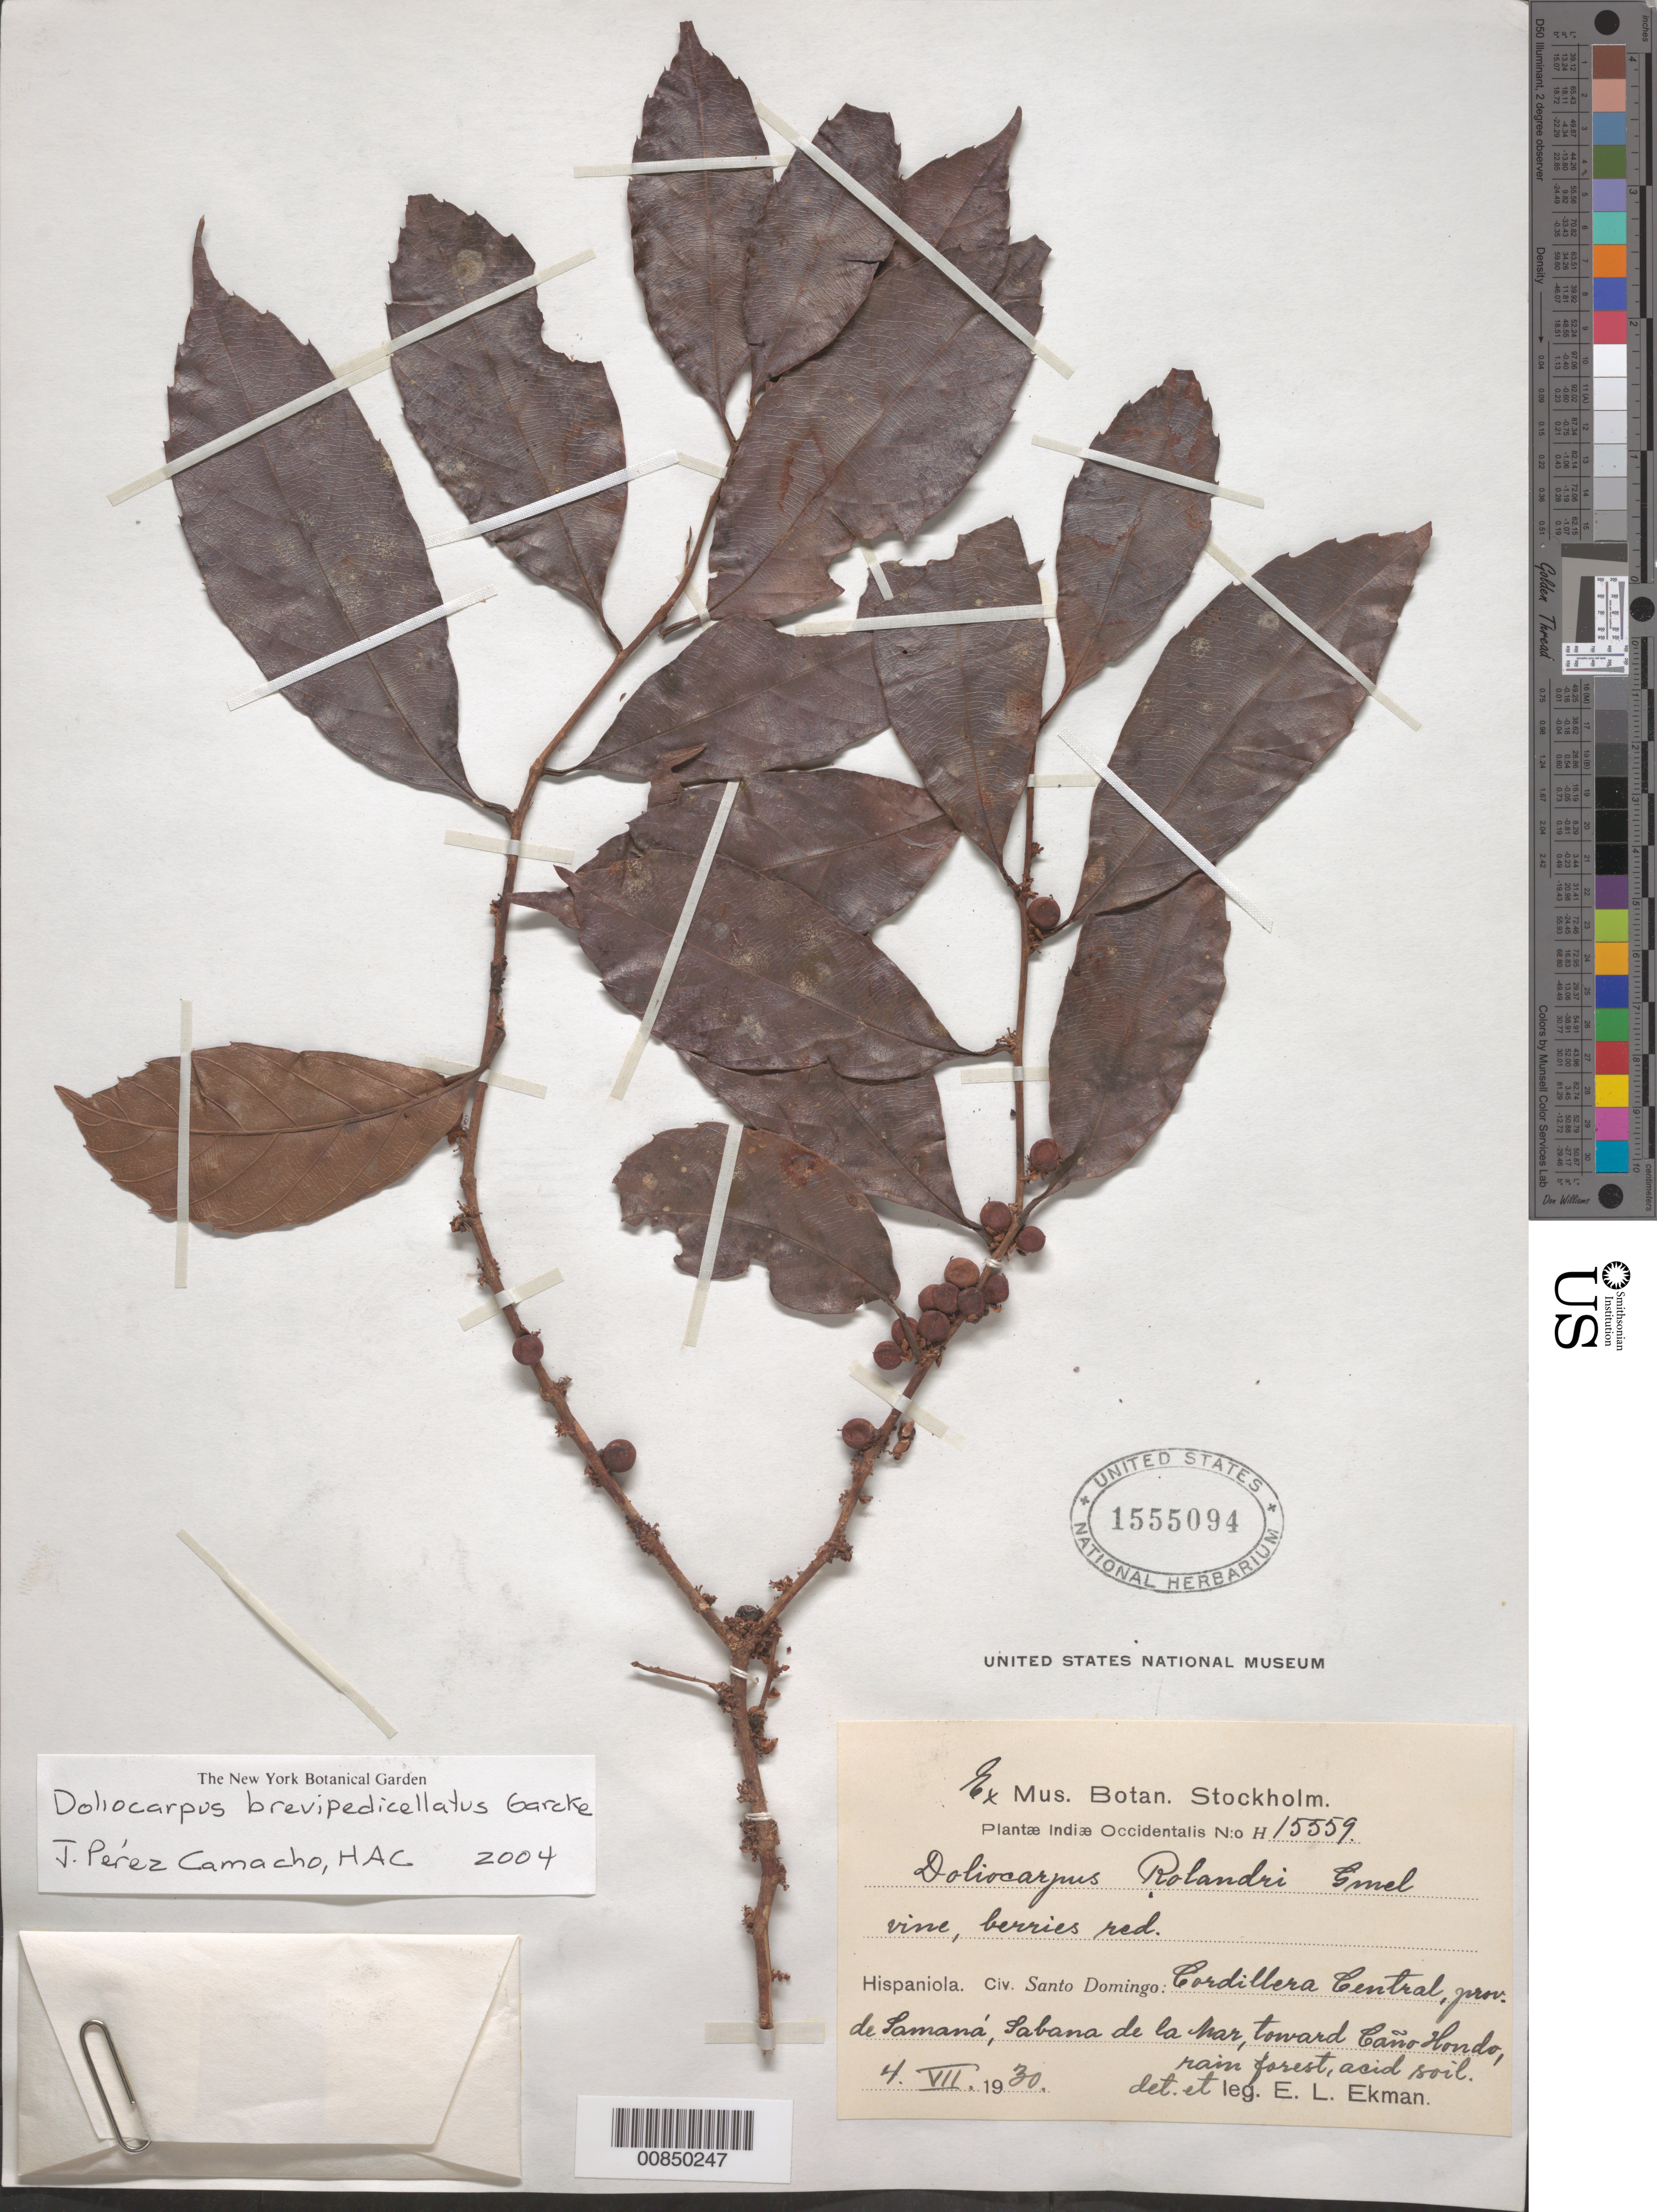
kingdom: Plantae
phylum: Tracheophyta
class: Magnoliopsida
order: Dilleniales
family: Dilleniaceae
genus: Doliocarpus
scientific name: Doliocarpus brevipedicellatus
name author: Garcke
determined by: Peréz-Camacho, J.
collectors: E. L. Ekman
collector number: H 15559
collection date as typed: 04 Jul 1930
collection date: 1930-07-04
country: Dominican Republic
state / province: Samana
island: Hispaniola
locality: Cordillera Central Sabana de la Mar, toward Caño Hondo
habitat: Rain forest, acid soil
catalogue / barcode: US 1555094